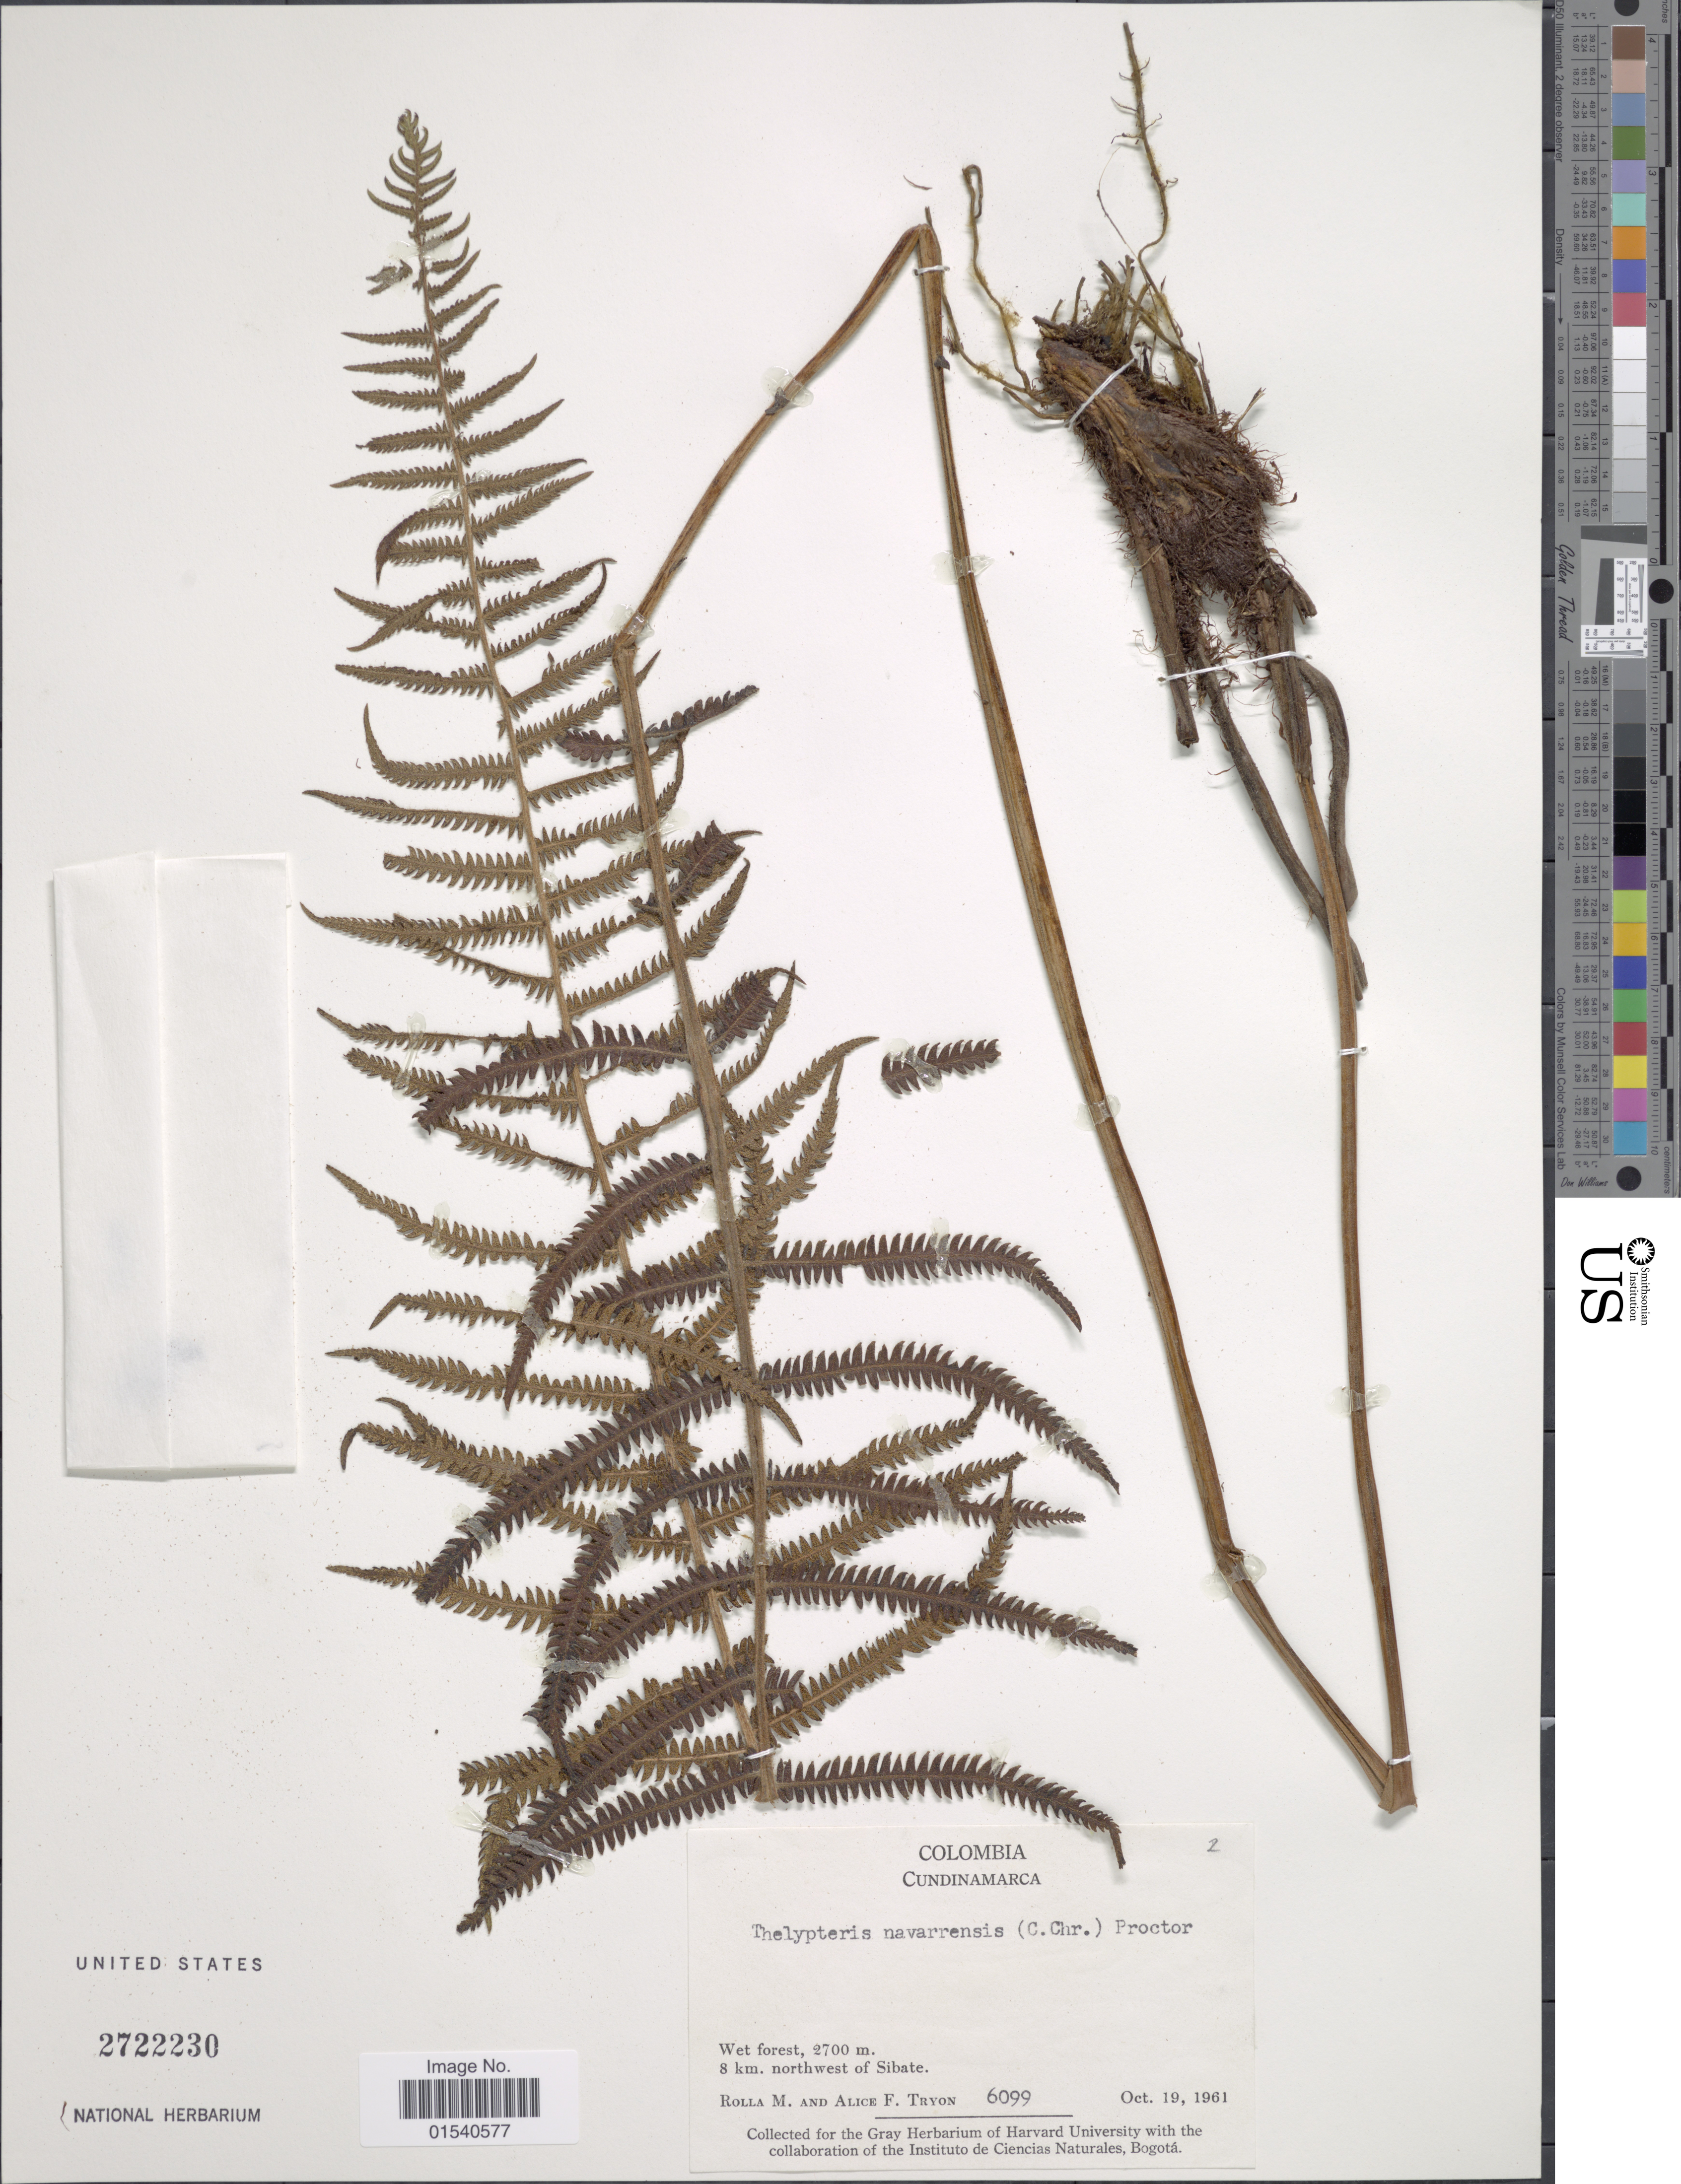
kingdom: Plantae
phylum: Tracheophyta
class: Polypodiopsida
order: Polypodiales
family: Thelypteridaceae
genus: Amauropelta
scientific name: Amauropelta pilosula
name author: (Klotzsch & H. Karst.) Á. Löve & D. Löve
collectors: R. M. Tryon & A. F. Tryon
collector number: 6099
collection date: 1961-10-19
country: Colombia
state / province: Cundinamarca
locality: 8 km. northwest of Sibate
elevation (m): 2700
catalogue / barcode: US 2722230